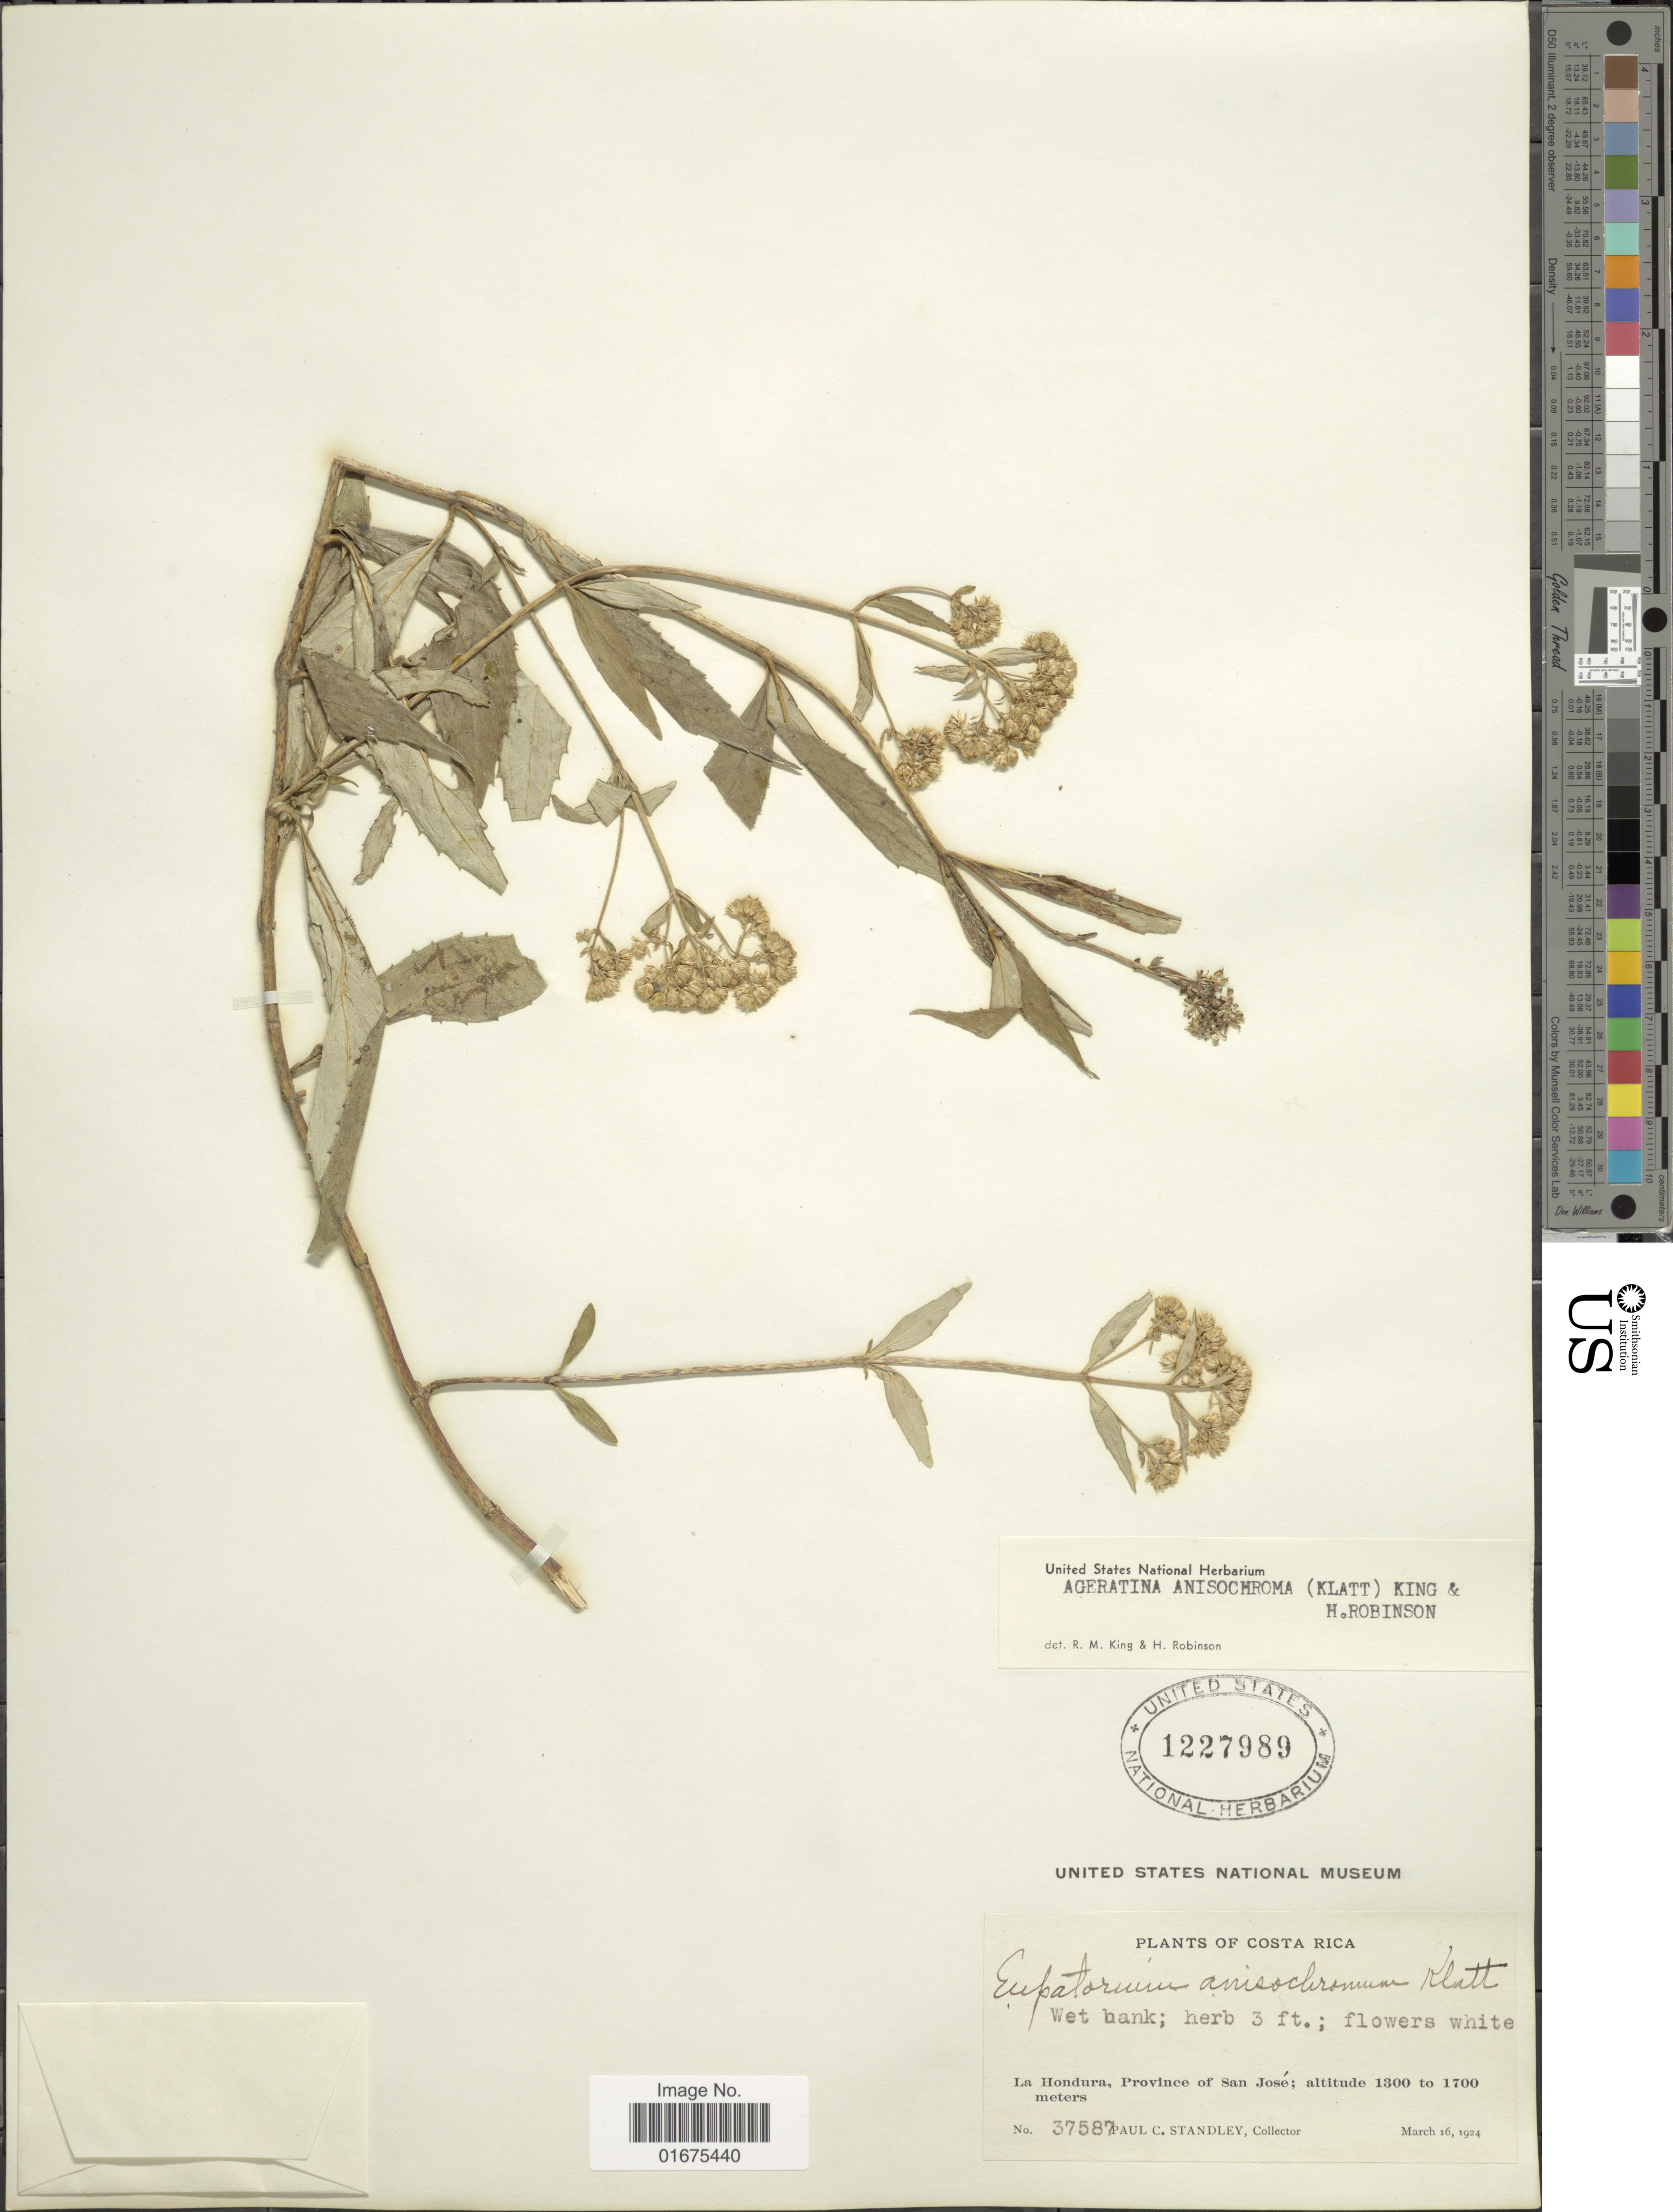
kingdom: Plantae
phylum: Tracheophyta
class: Magnoliopsida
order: Asterales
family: Asteraceae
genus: Ageratina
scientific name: Ageratina anisochroma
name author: (Klatt) R.M. King & H. Rob.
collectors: P. C. Standley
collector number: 37587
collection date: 1924-03-16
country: Costa Rica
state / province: San José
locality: La Hondura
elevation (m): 1300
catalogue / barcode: US 1227989